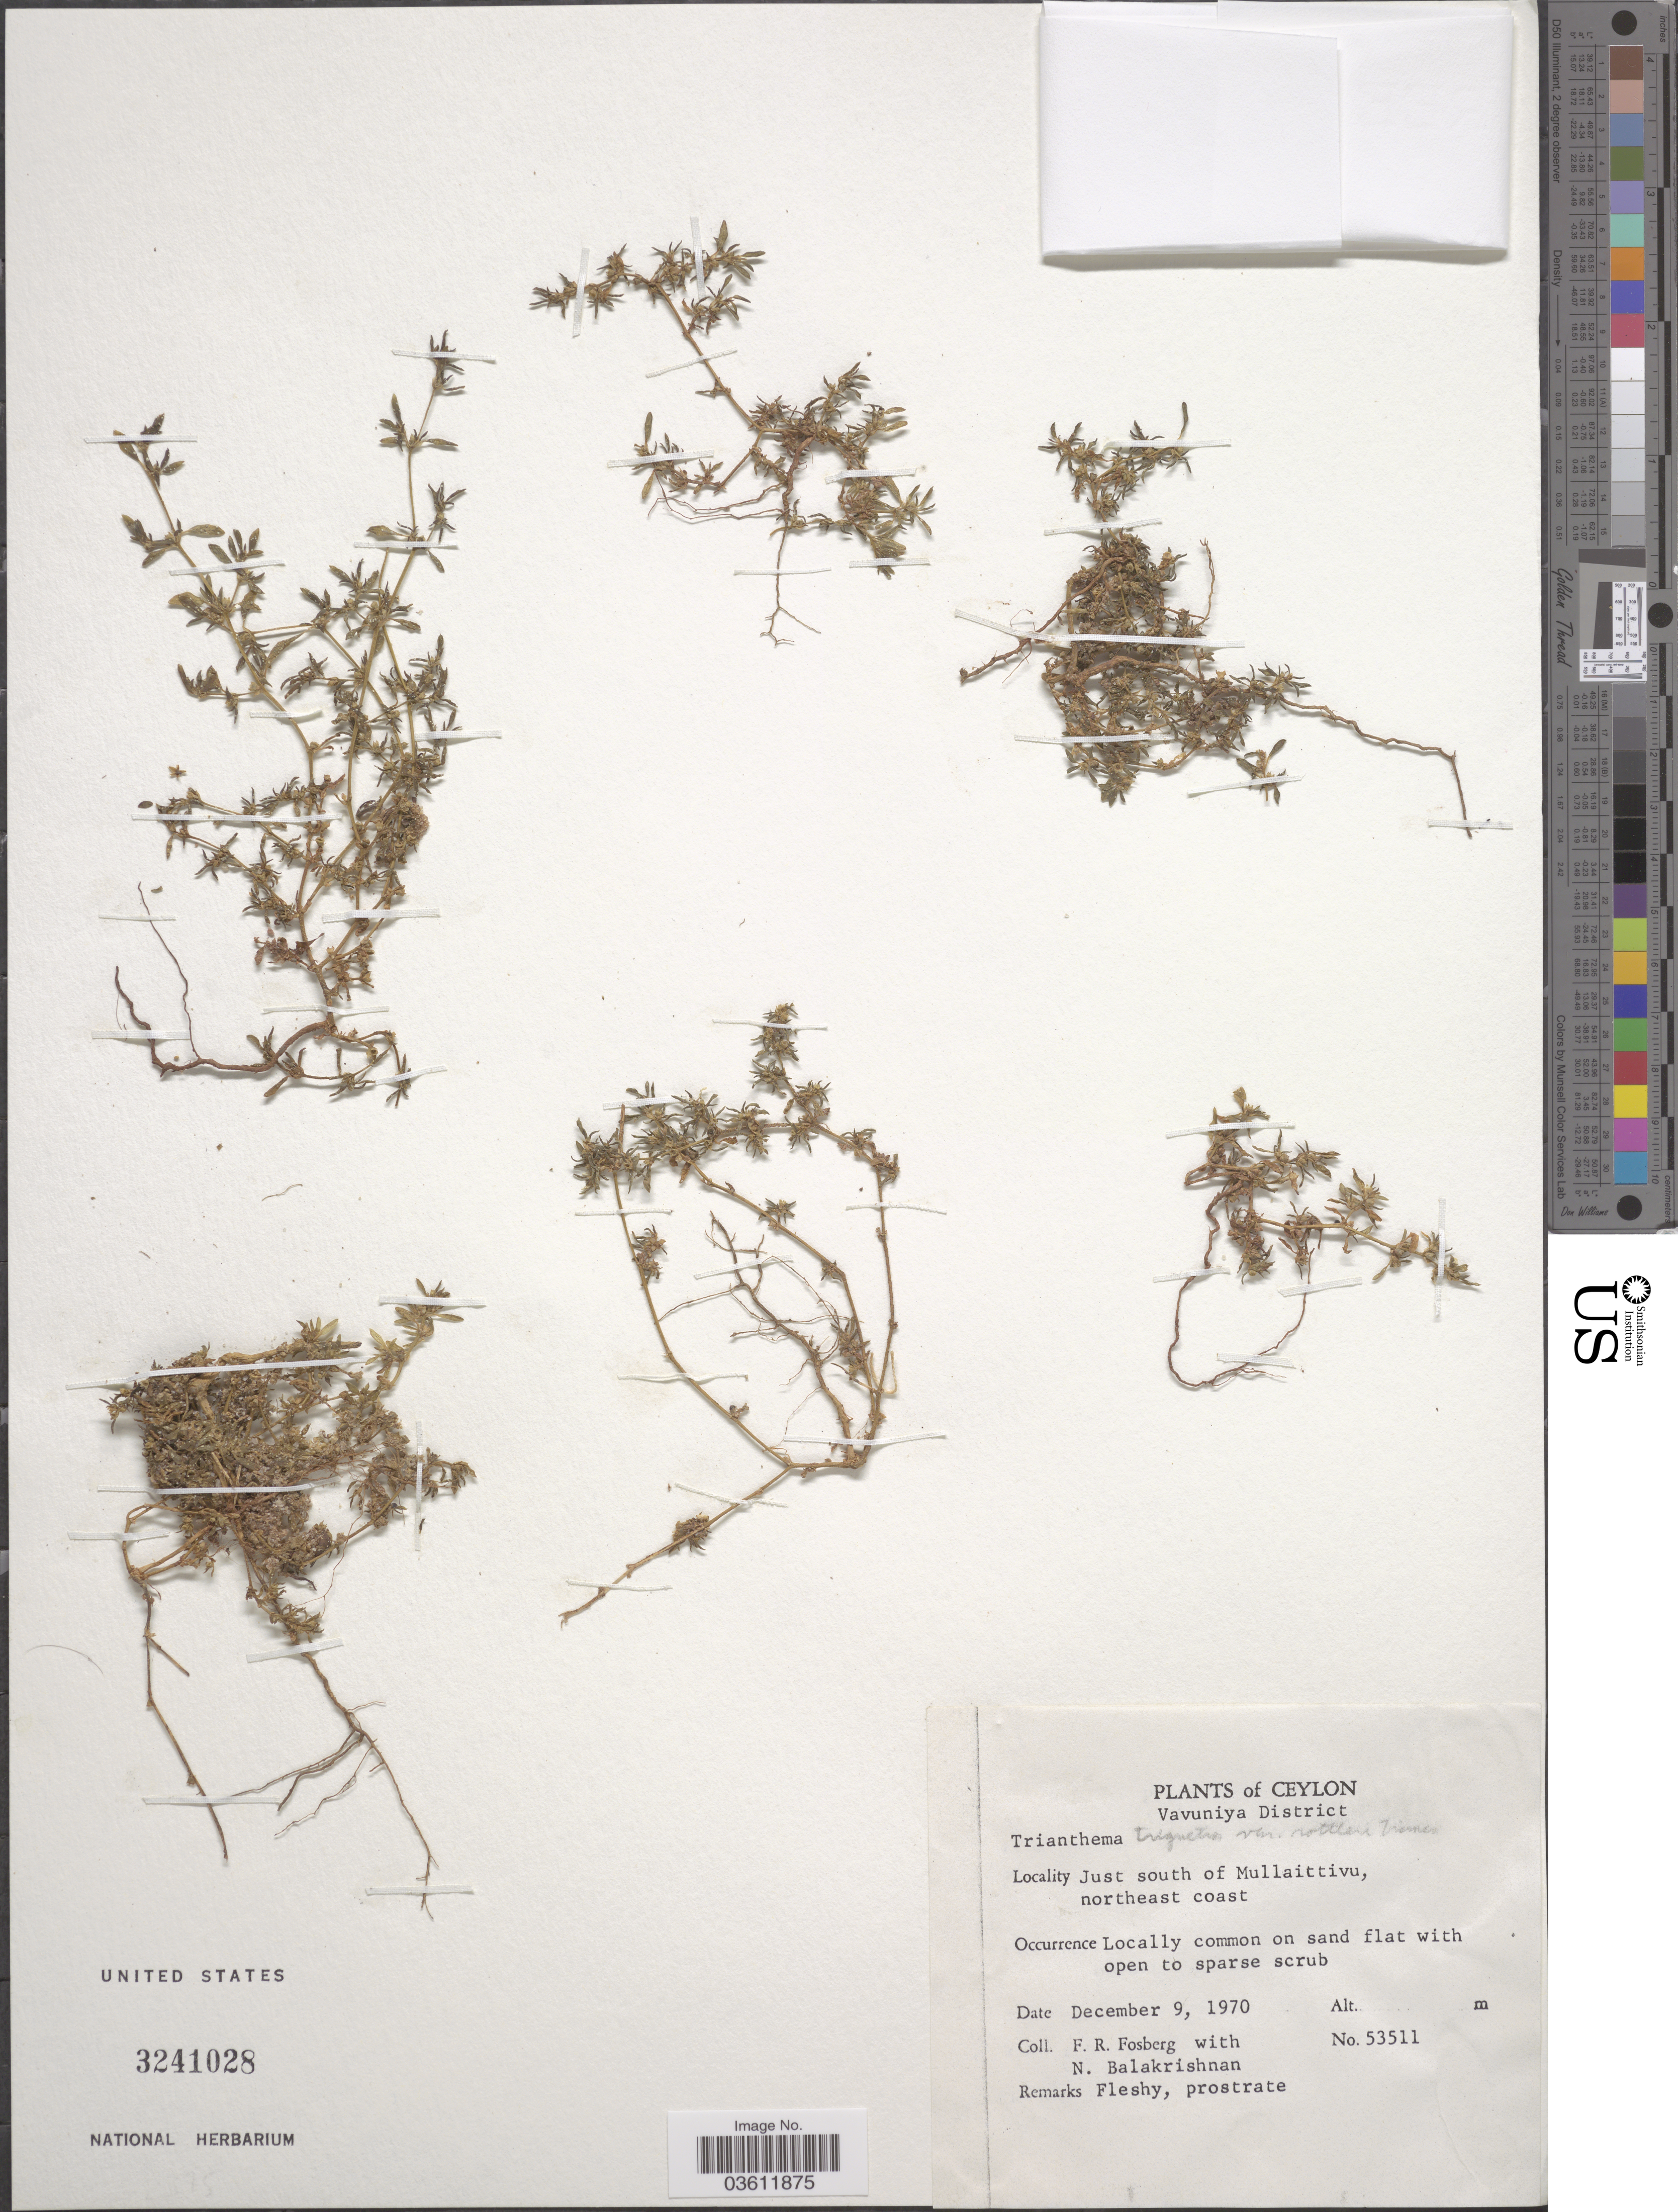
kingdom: Plantae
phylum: Tracheophyta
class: Magnoliopsida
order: Caryophyllales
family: Aizoaceae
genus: Trianthema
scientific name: Trianthema triquetrum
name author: Willd. ex Spreng.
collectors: F. R. Fosberg & N. Balakrishnan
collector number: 53511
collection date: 1970-12-09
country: Sri Lanka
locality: Ceylon. Vavuniya District. Just south of Mullaittivu, northeast coast.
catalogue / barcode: US 3241028